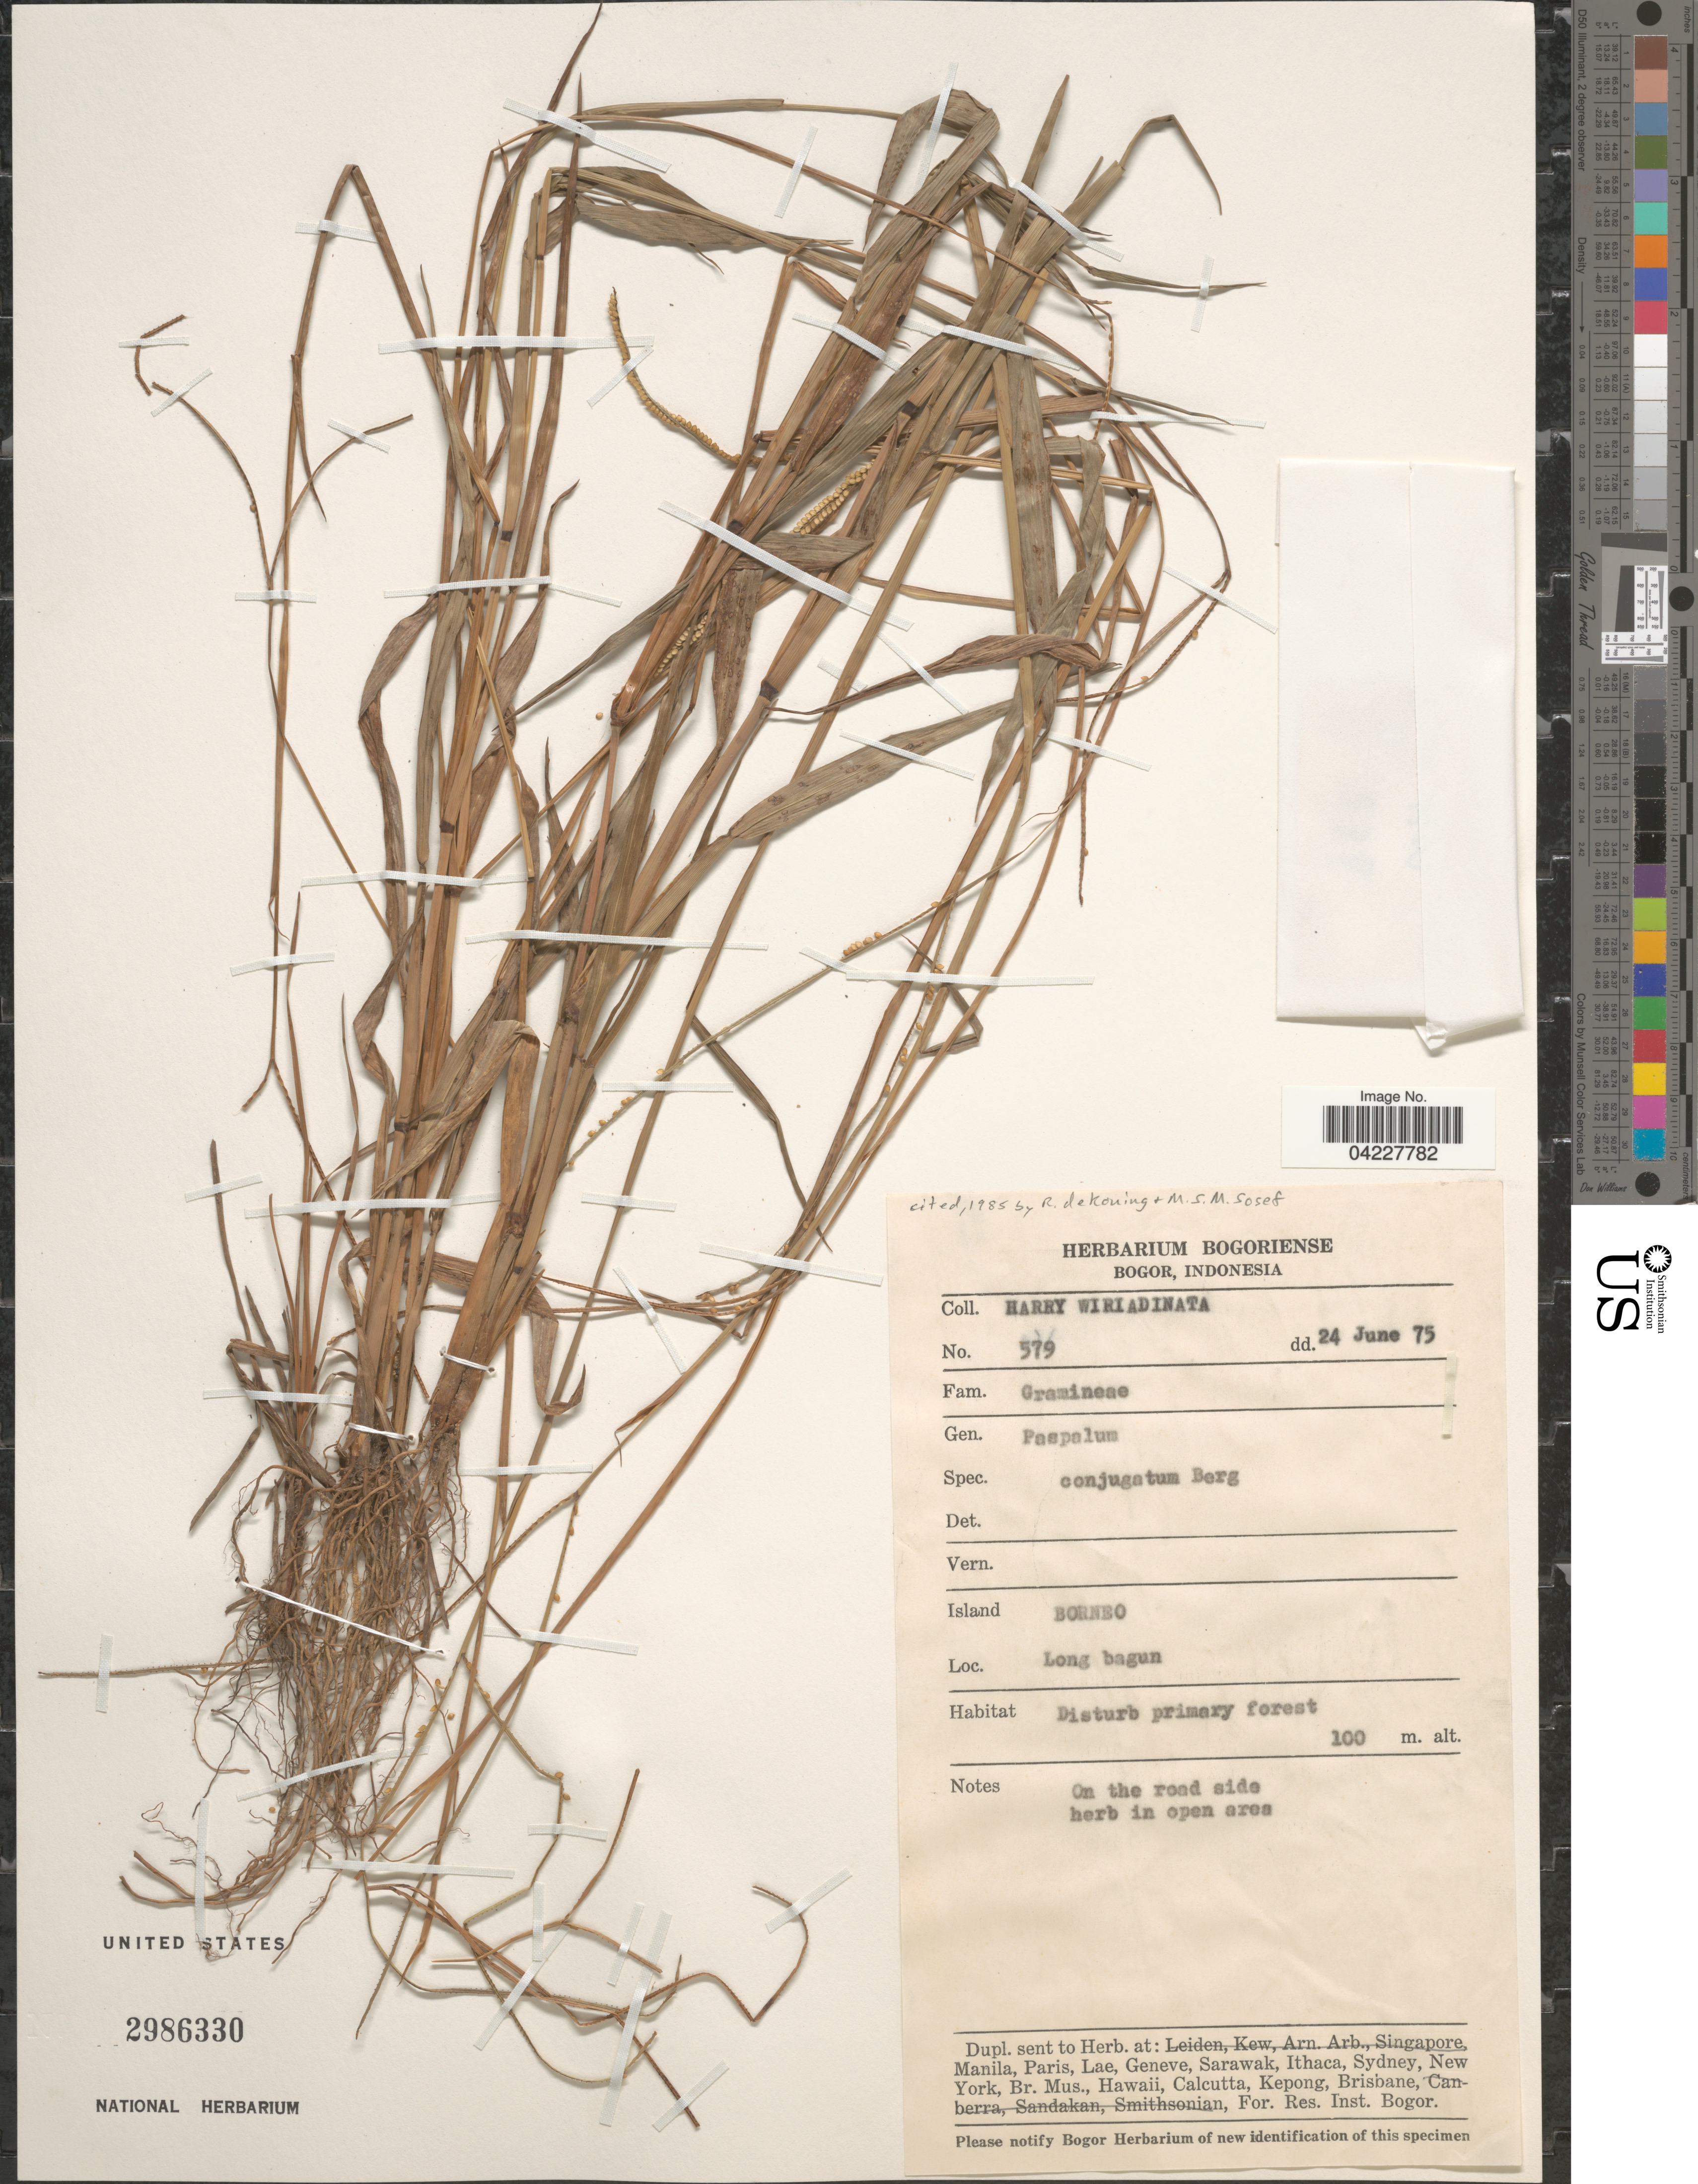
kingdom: Plantae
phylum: Tracheophyta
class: Liliopsida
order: Poales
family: Poaceae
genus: Paspalum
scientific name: Paspalum conjugatum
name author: P.J. Bergius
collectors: H. Wiriadinata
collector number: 579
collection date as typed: Transcribed d/m/y: 24/6/75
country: Indonesia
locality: Island Borneo. Long bagun.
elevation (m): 100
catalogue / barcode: US 2986330